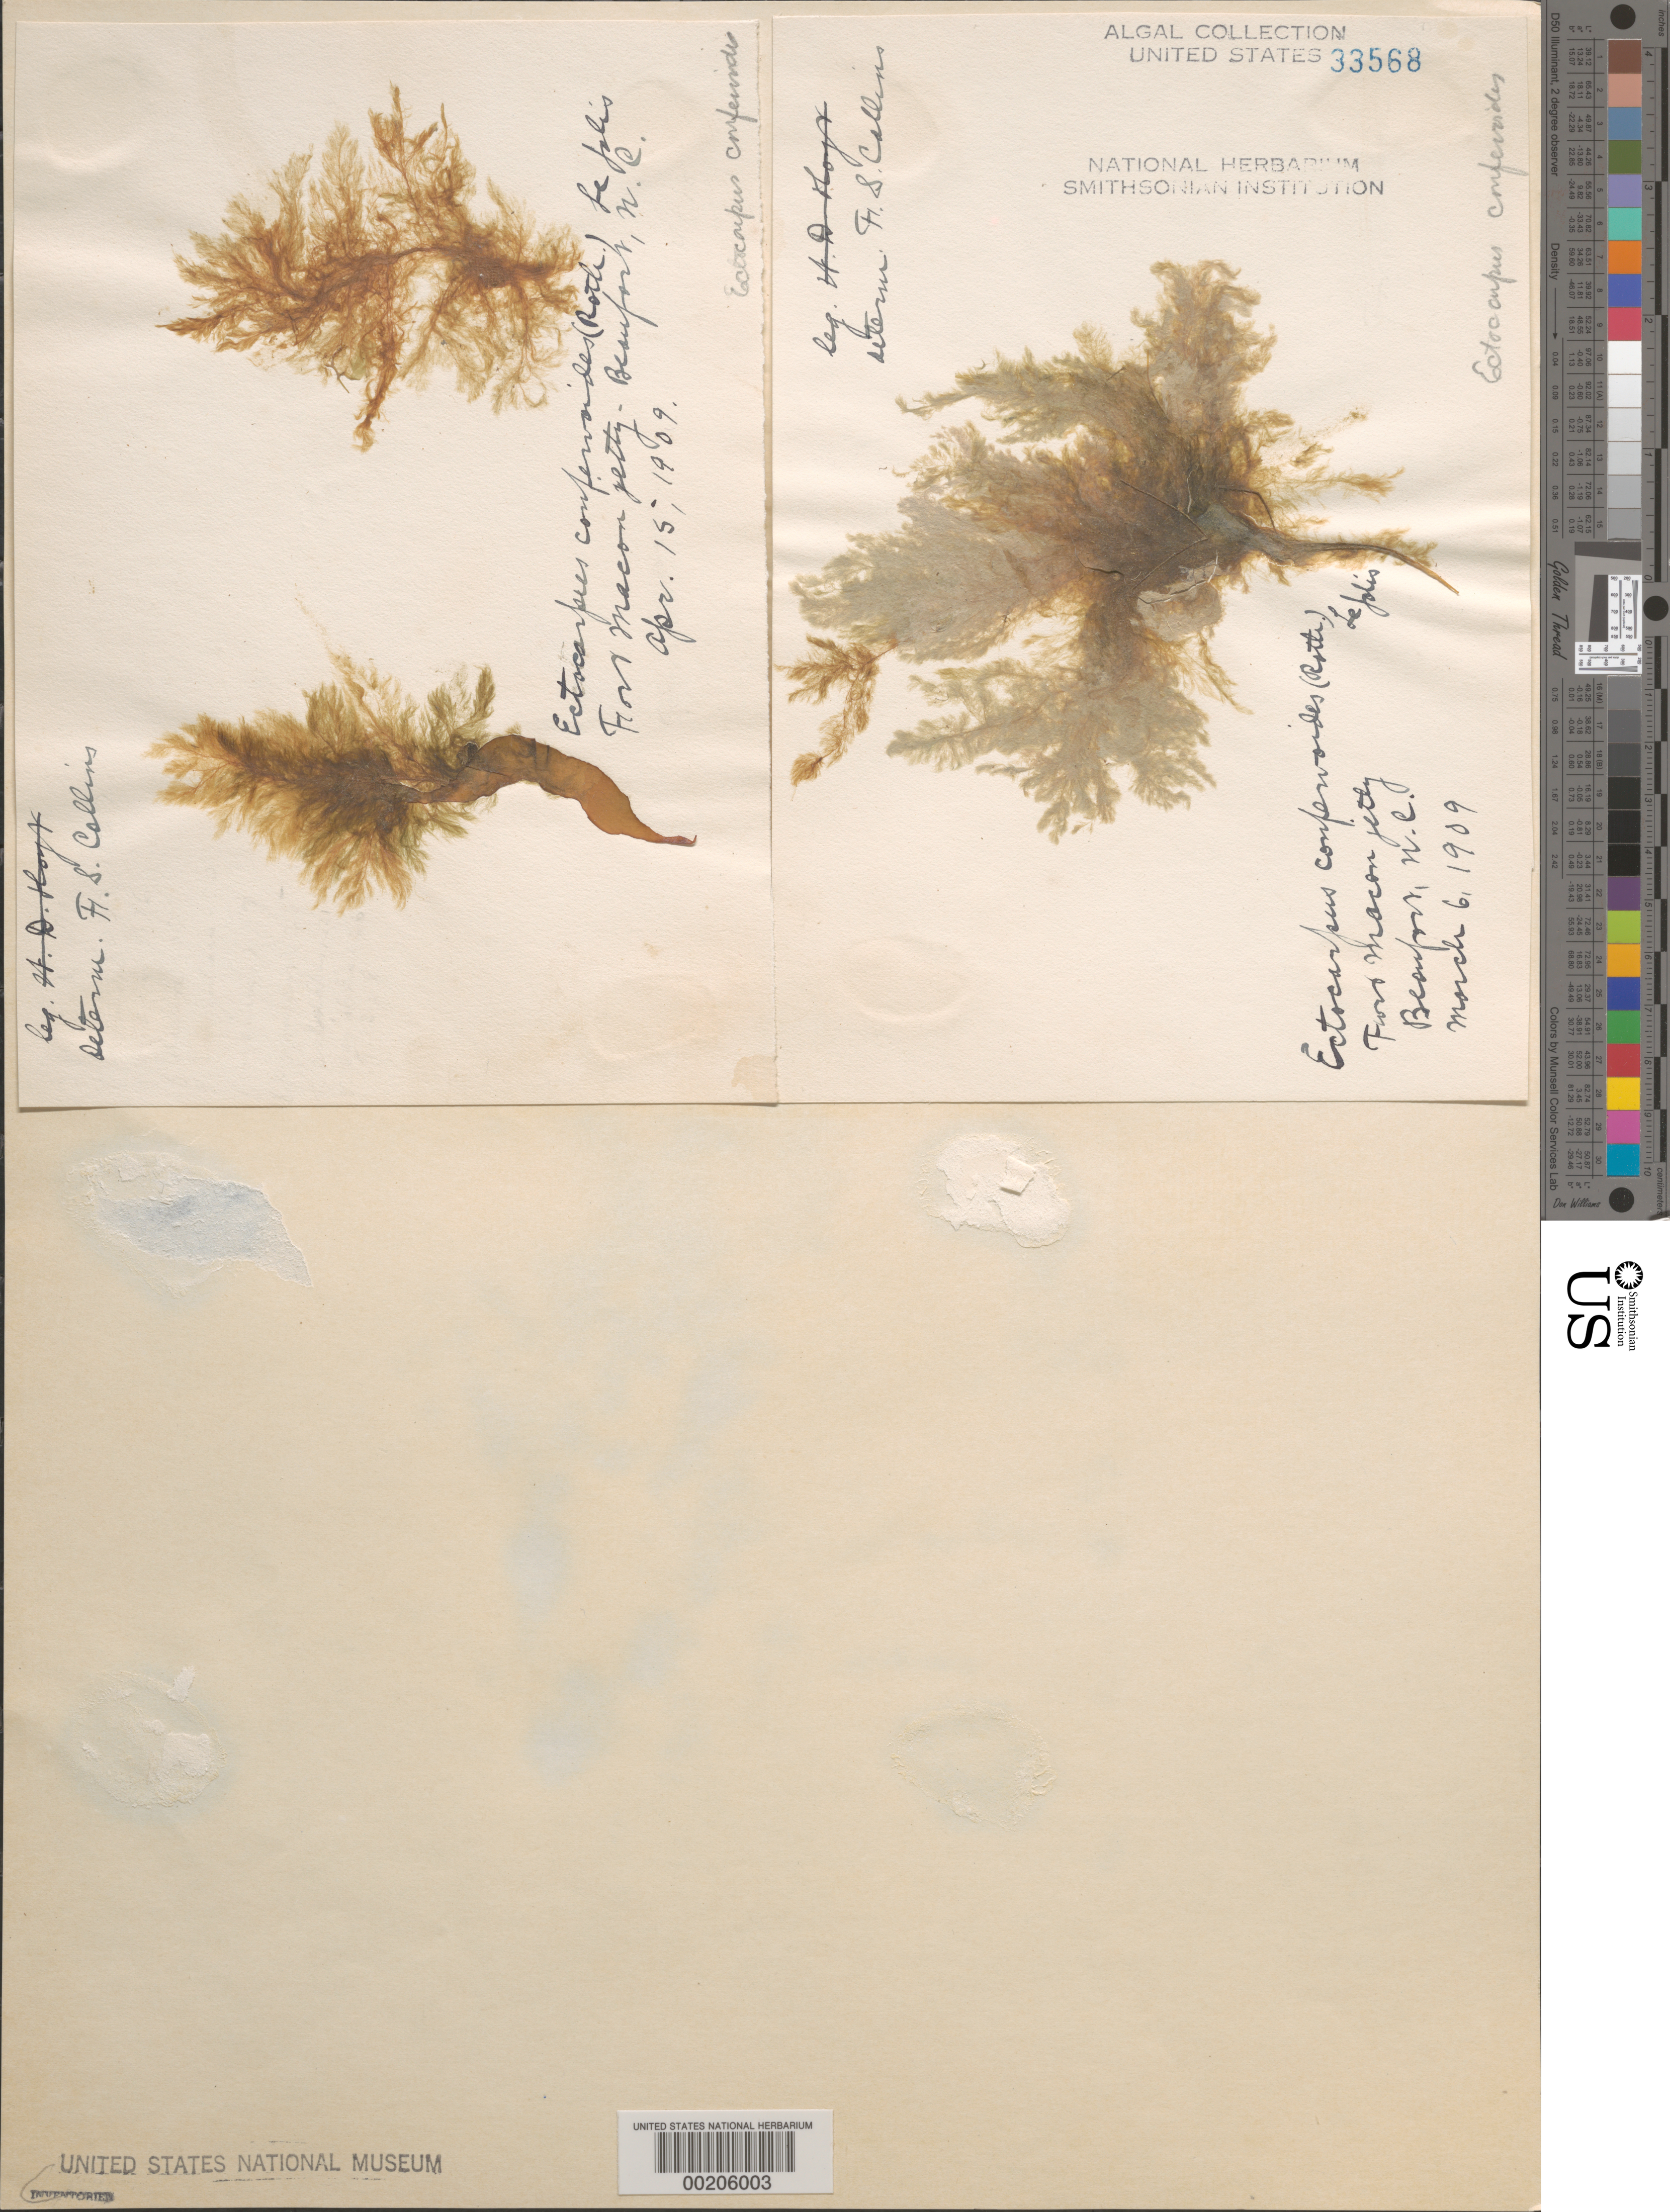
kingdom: Chromista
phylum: Ochrophyta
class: Phaeophyceae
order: Ectocarpales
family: Ectocarpaceae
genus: Ectocarpus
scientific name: Ectocarpus siliculosus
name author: (Dillwyn) Lyngbye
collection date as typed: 06 Mar 1909 AND 15 Apr 1909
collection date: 1909-03-06,1909-04-15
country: United States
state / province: North Carolina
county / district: Carteret County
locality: Beaufort Harbor, Fort Macon jetty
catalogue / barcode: US 33568